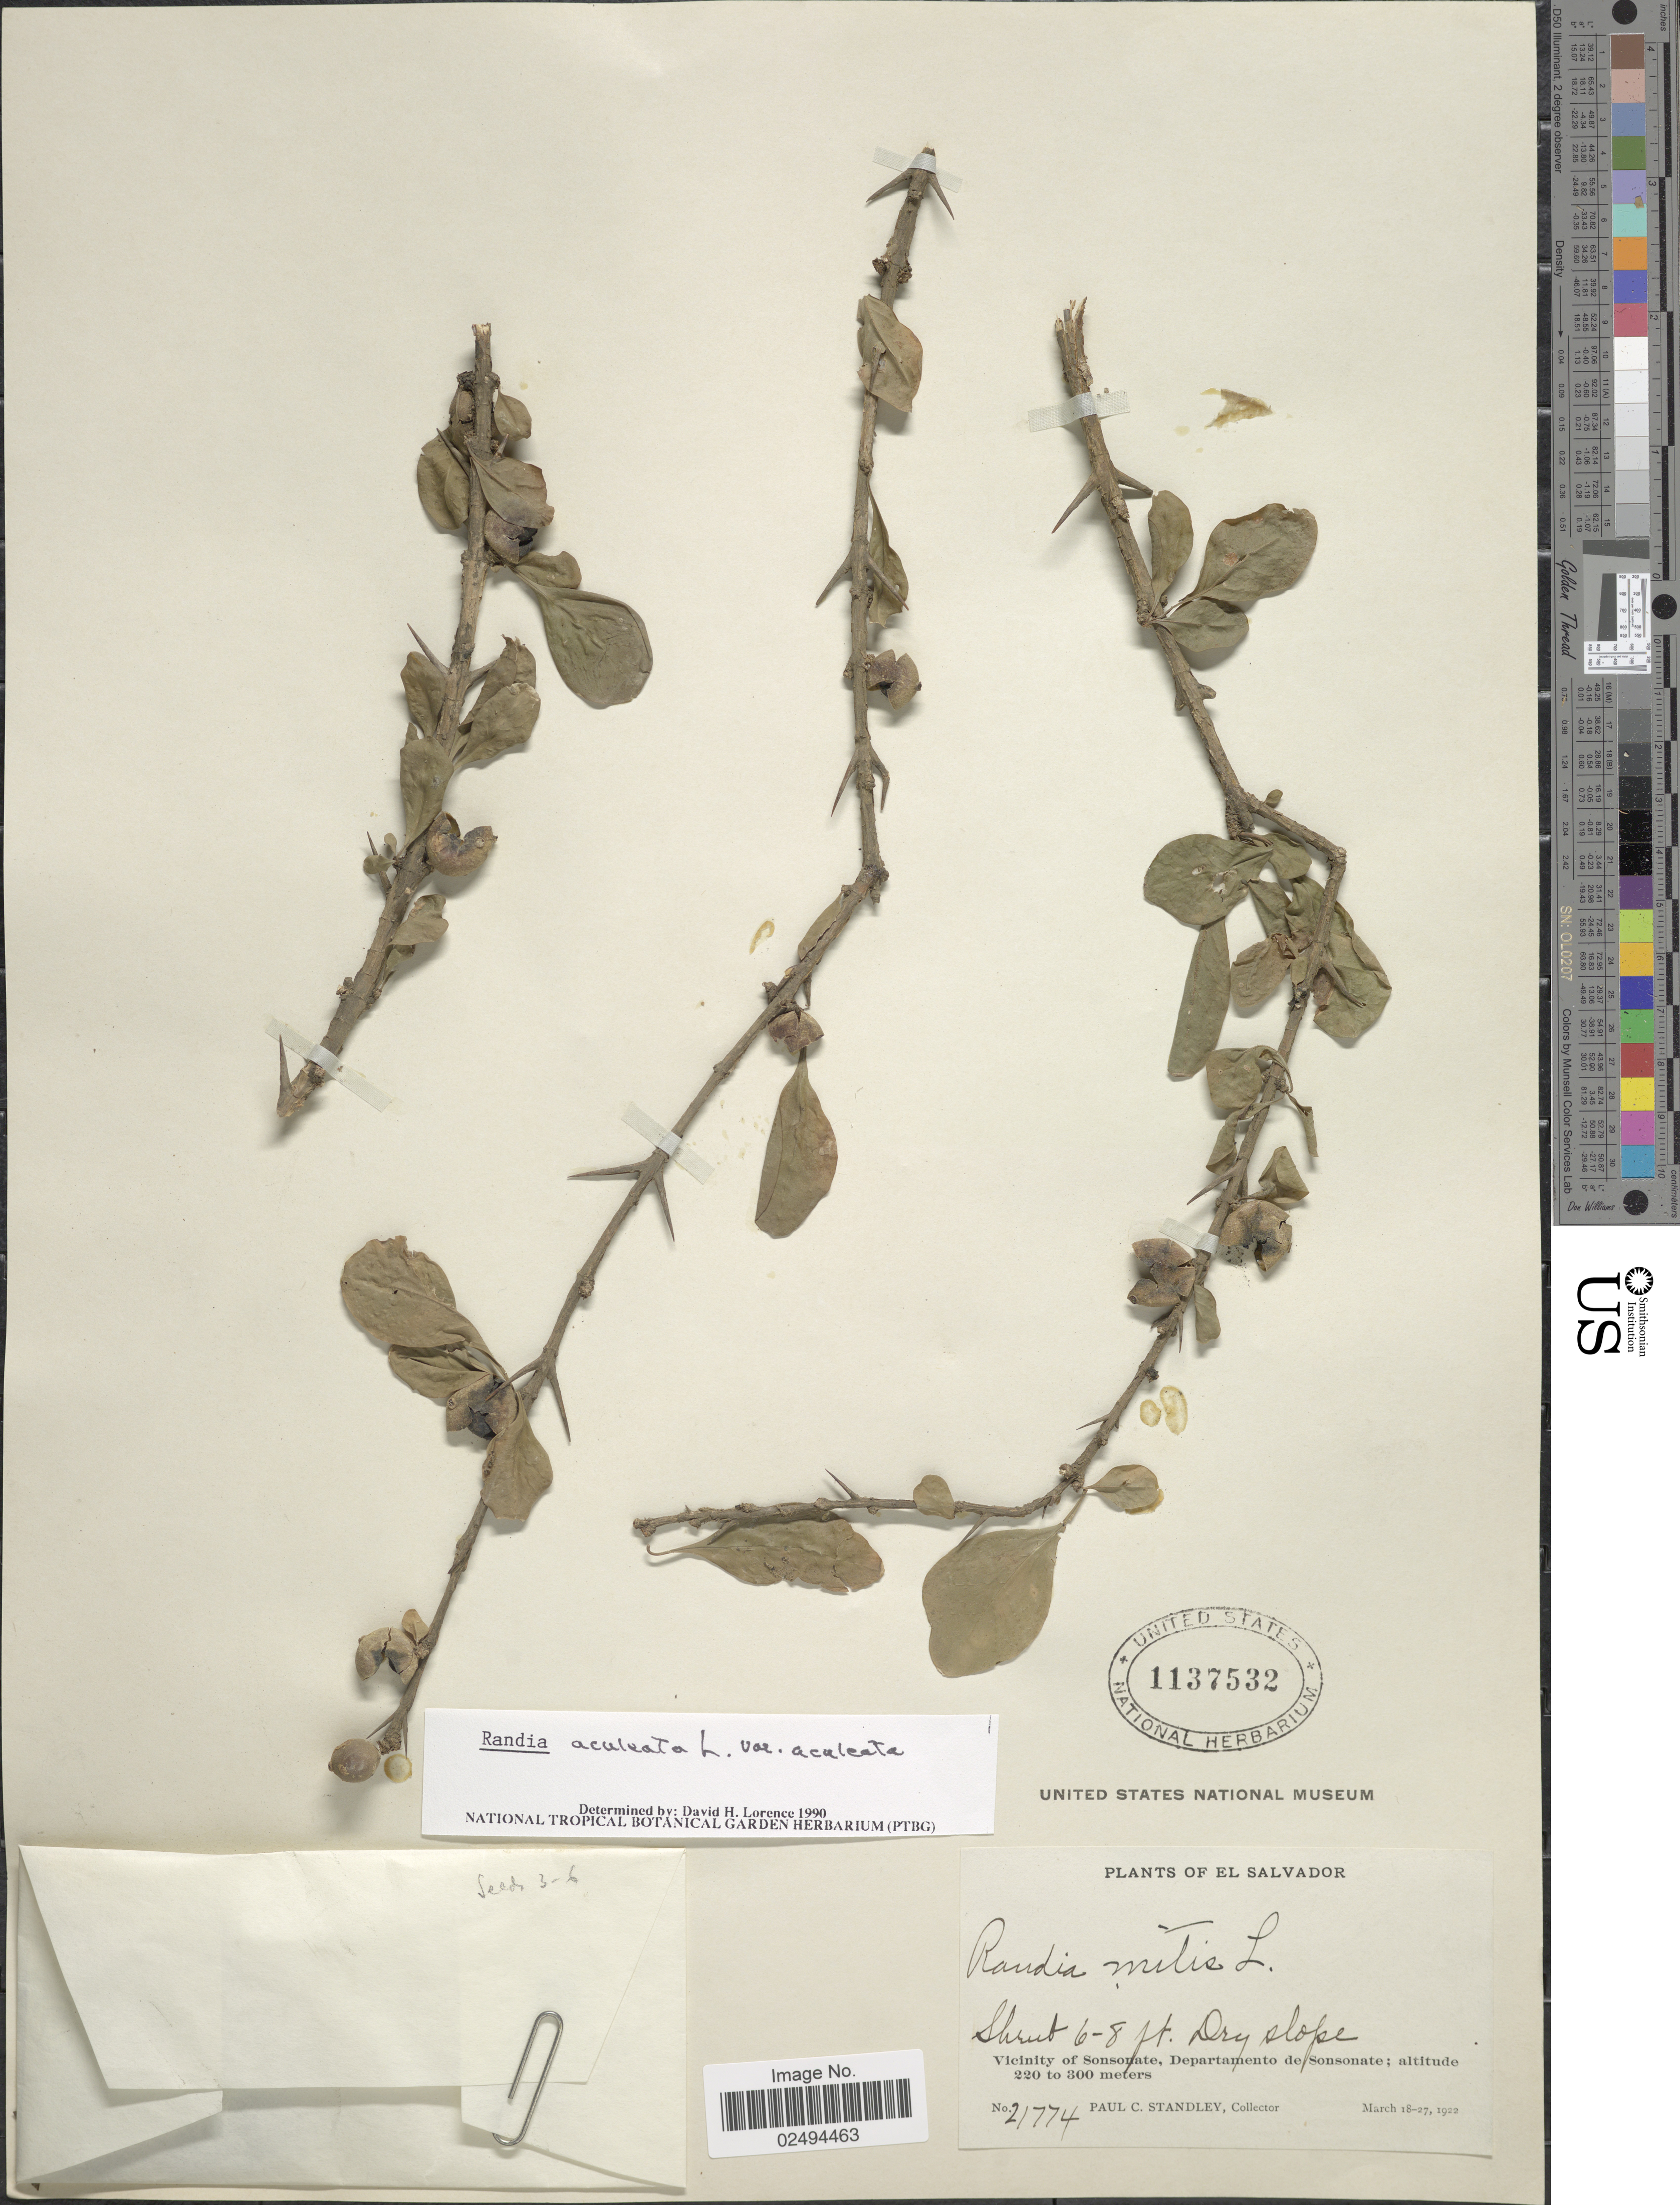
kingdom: Plantae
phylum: Tracheophyta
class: Magnoliopsida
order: Gentianales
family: Rubiaceae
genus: Randia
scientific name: Randia aculeata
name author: L.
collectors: P. C. Standley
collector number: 21774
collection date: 1922-03-18/1922-03-27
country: El Salvador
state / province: Sonsonate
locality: Dry slope. Vicinity of Sonsonate, Departamento de Sonsonate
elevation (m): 220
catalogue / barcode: US 1137532